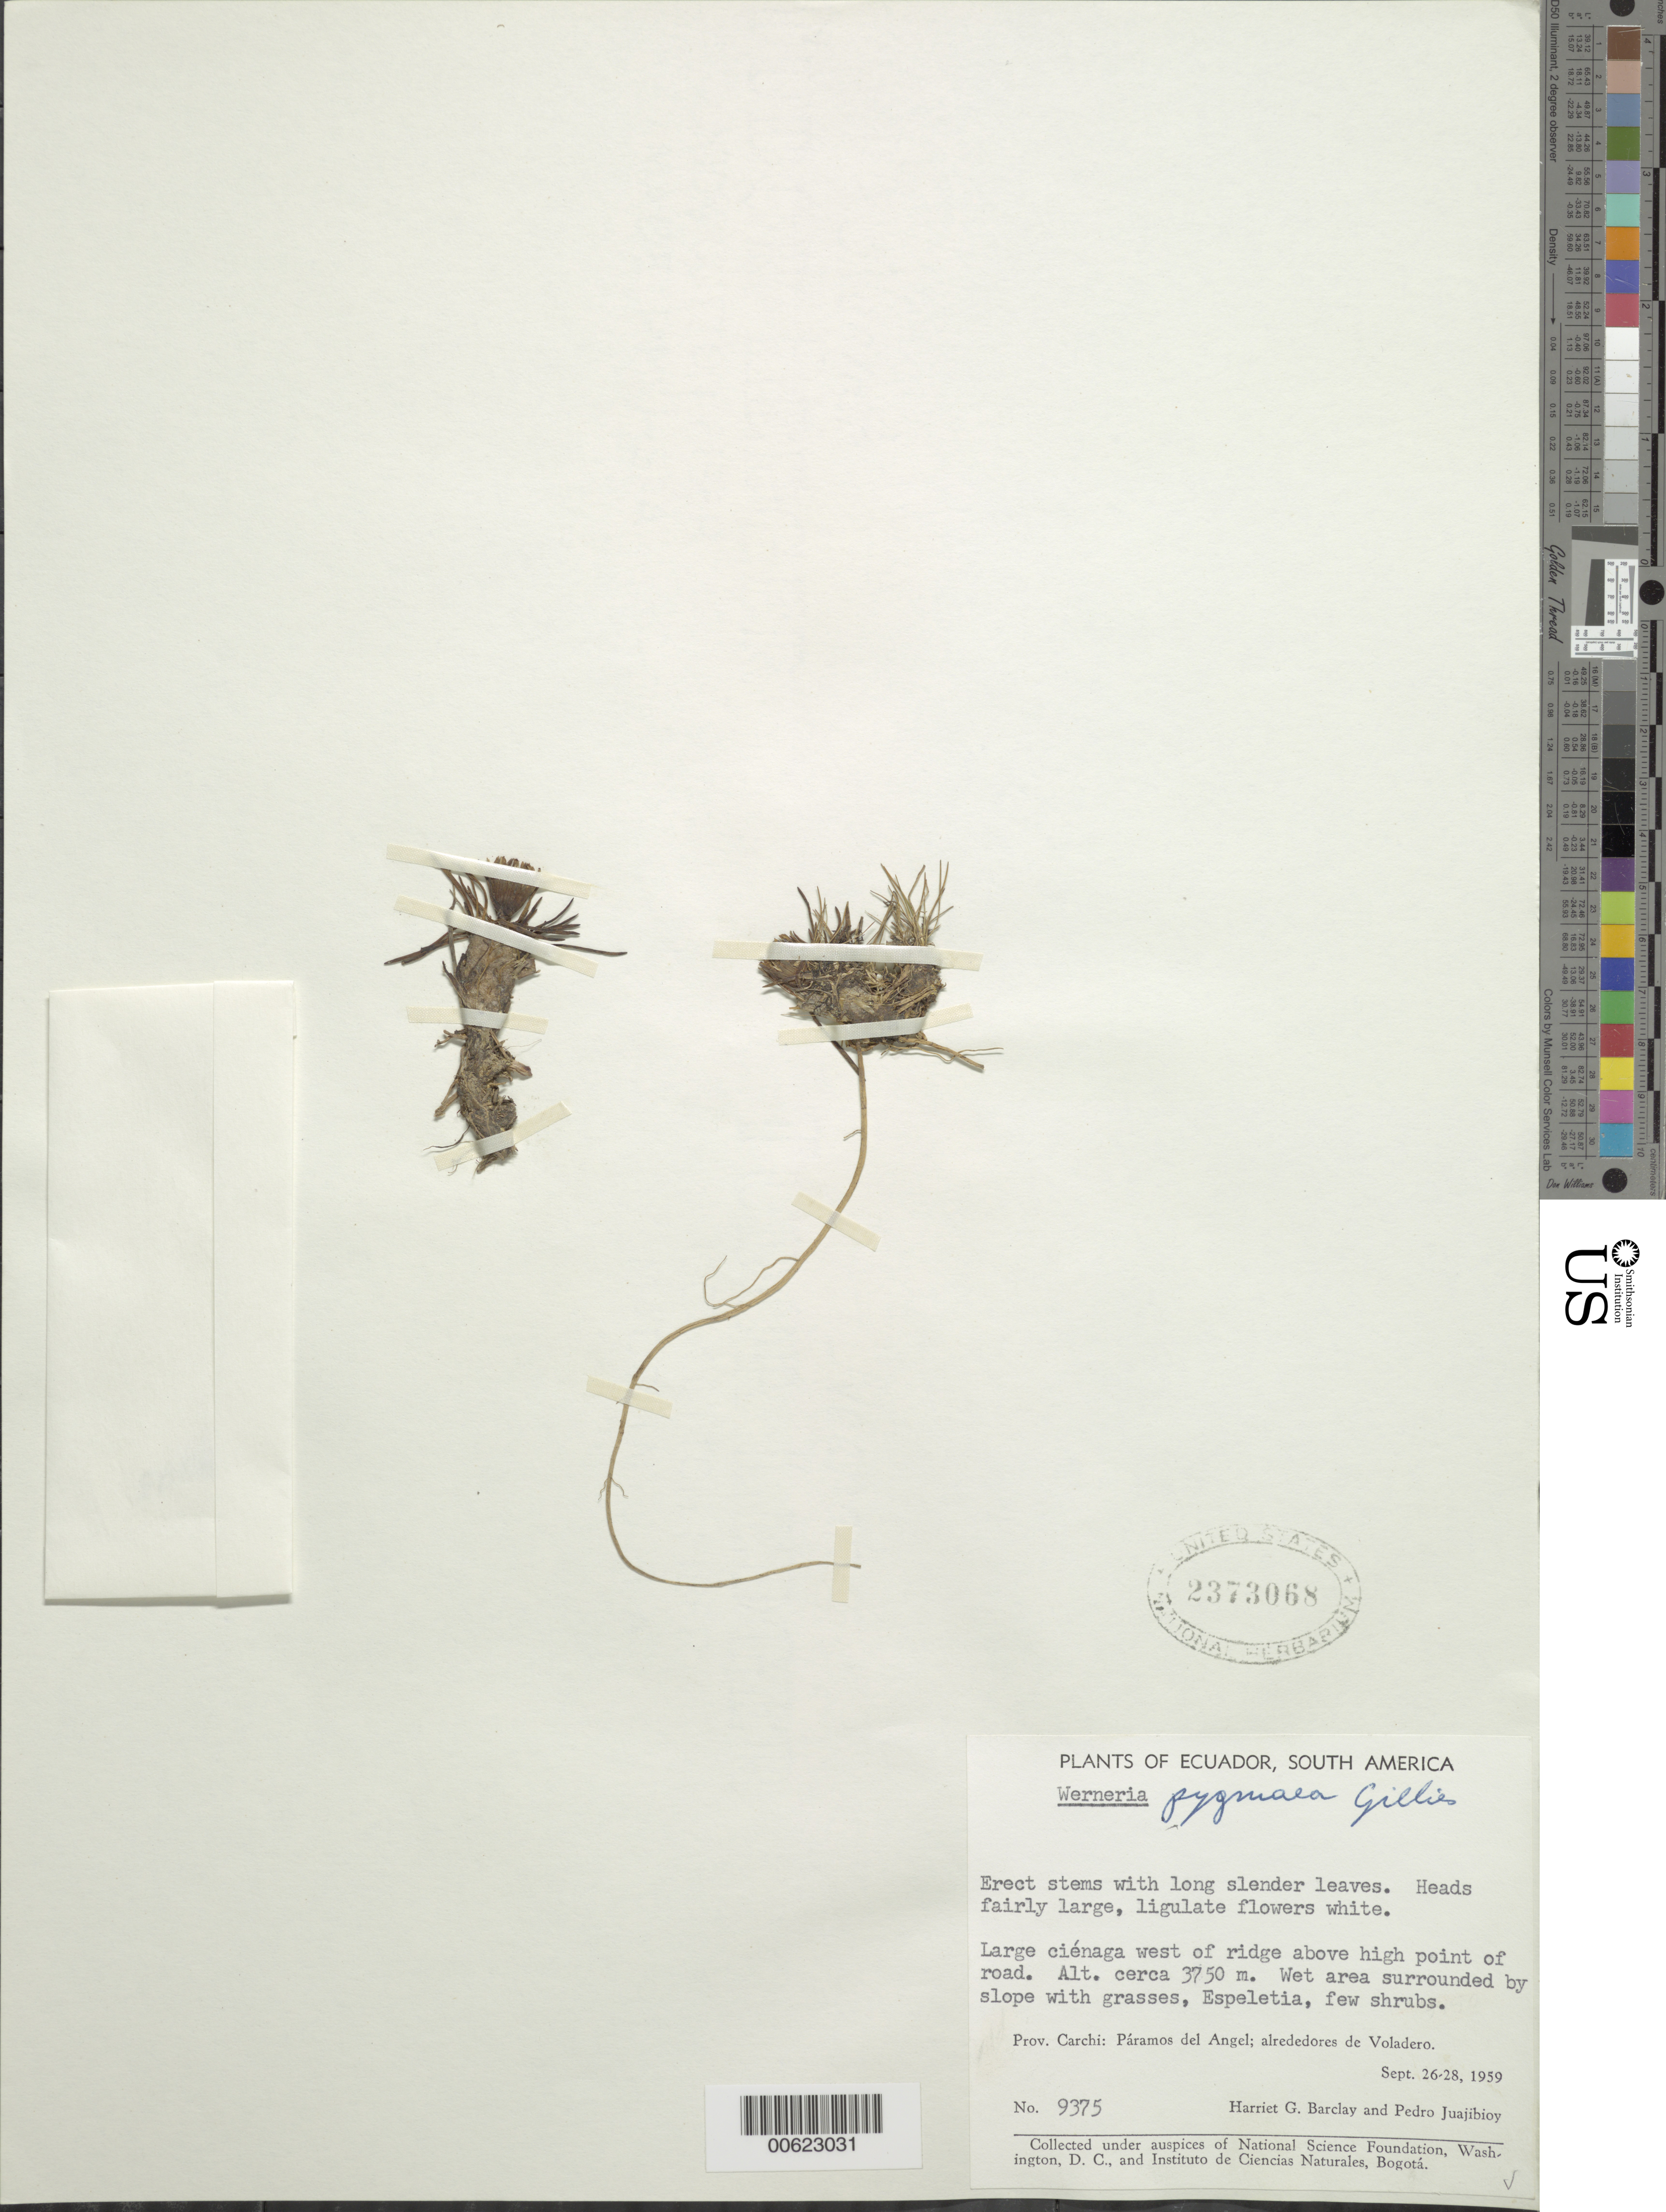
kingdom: Plantae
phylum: Tracheophyta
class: Magnoliopsida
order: Asterales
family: Asteraceae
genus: Werneria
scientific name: Werneria pygmaea complex graminifolia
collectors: H. G. Barclay & P. Juajibioy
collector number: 9375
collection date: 1959-09-26/1959-09-28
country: Ecuador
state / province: Carchi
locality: Paramos del Angel; alrededores de Voladero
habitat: Wet area surrounded by slope with grass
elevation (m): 3740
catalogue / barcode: US 2373068